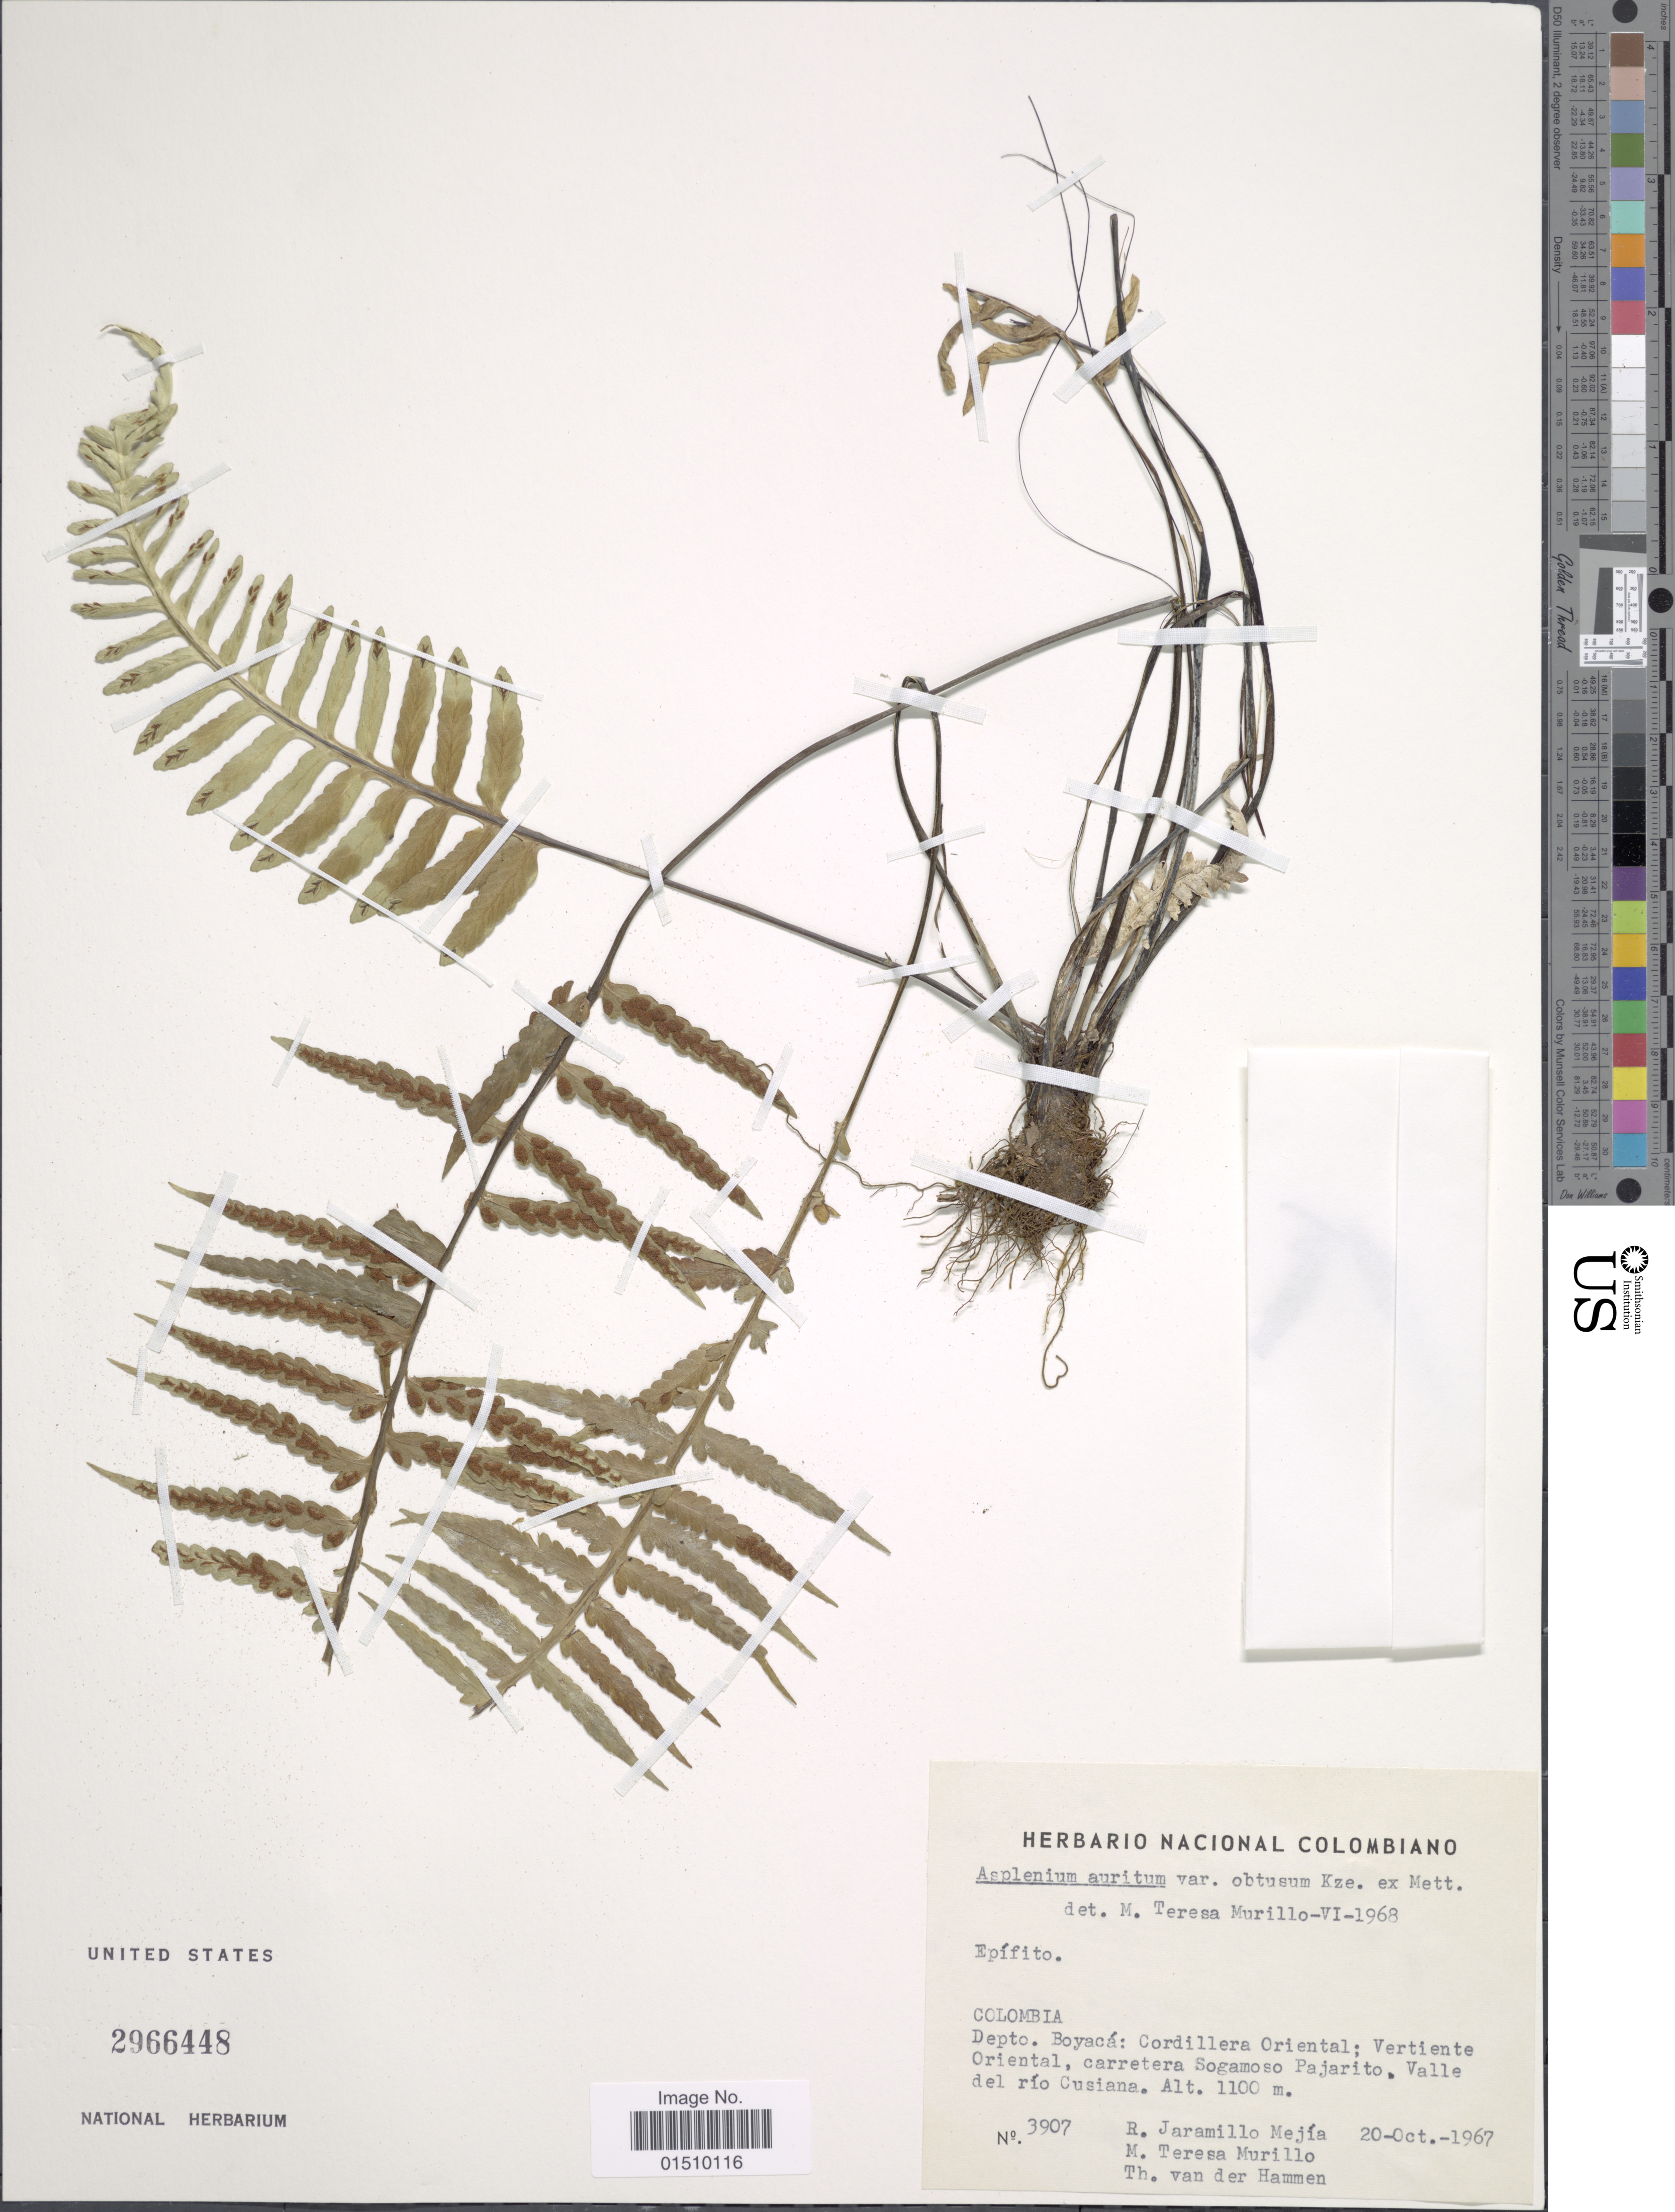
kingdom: Plantae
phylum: Tracheophyta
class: Polypodiopsida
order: Polypodiales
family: Aspleniaceae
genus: Asplenium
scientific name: Asplenium auritum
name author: Sw.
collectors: R. Jaramillo M., M. Murillo & T. Hammen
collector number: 3907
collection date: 1967-10-20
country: Colombia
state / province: Boyacá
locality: Colombia, Depto. Boyaca: Cordillera Orientral; Vertiente Oriental, carretera Sogamoso Pajarito, Valle del rio Cusiana.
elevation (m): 1100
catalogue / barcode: US 2966448